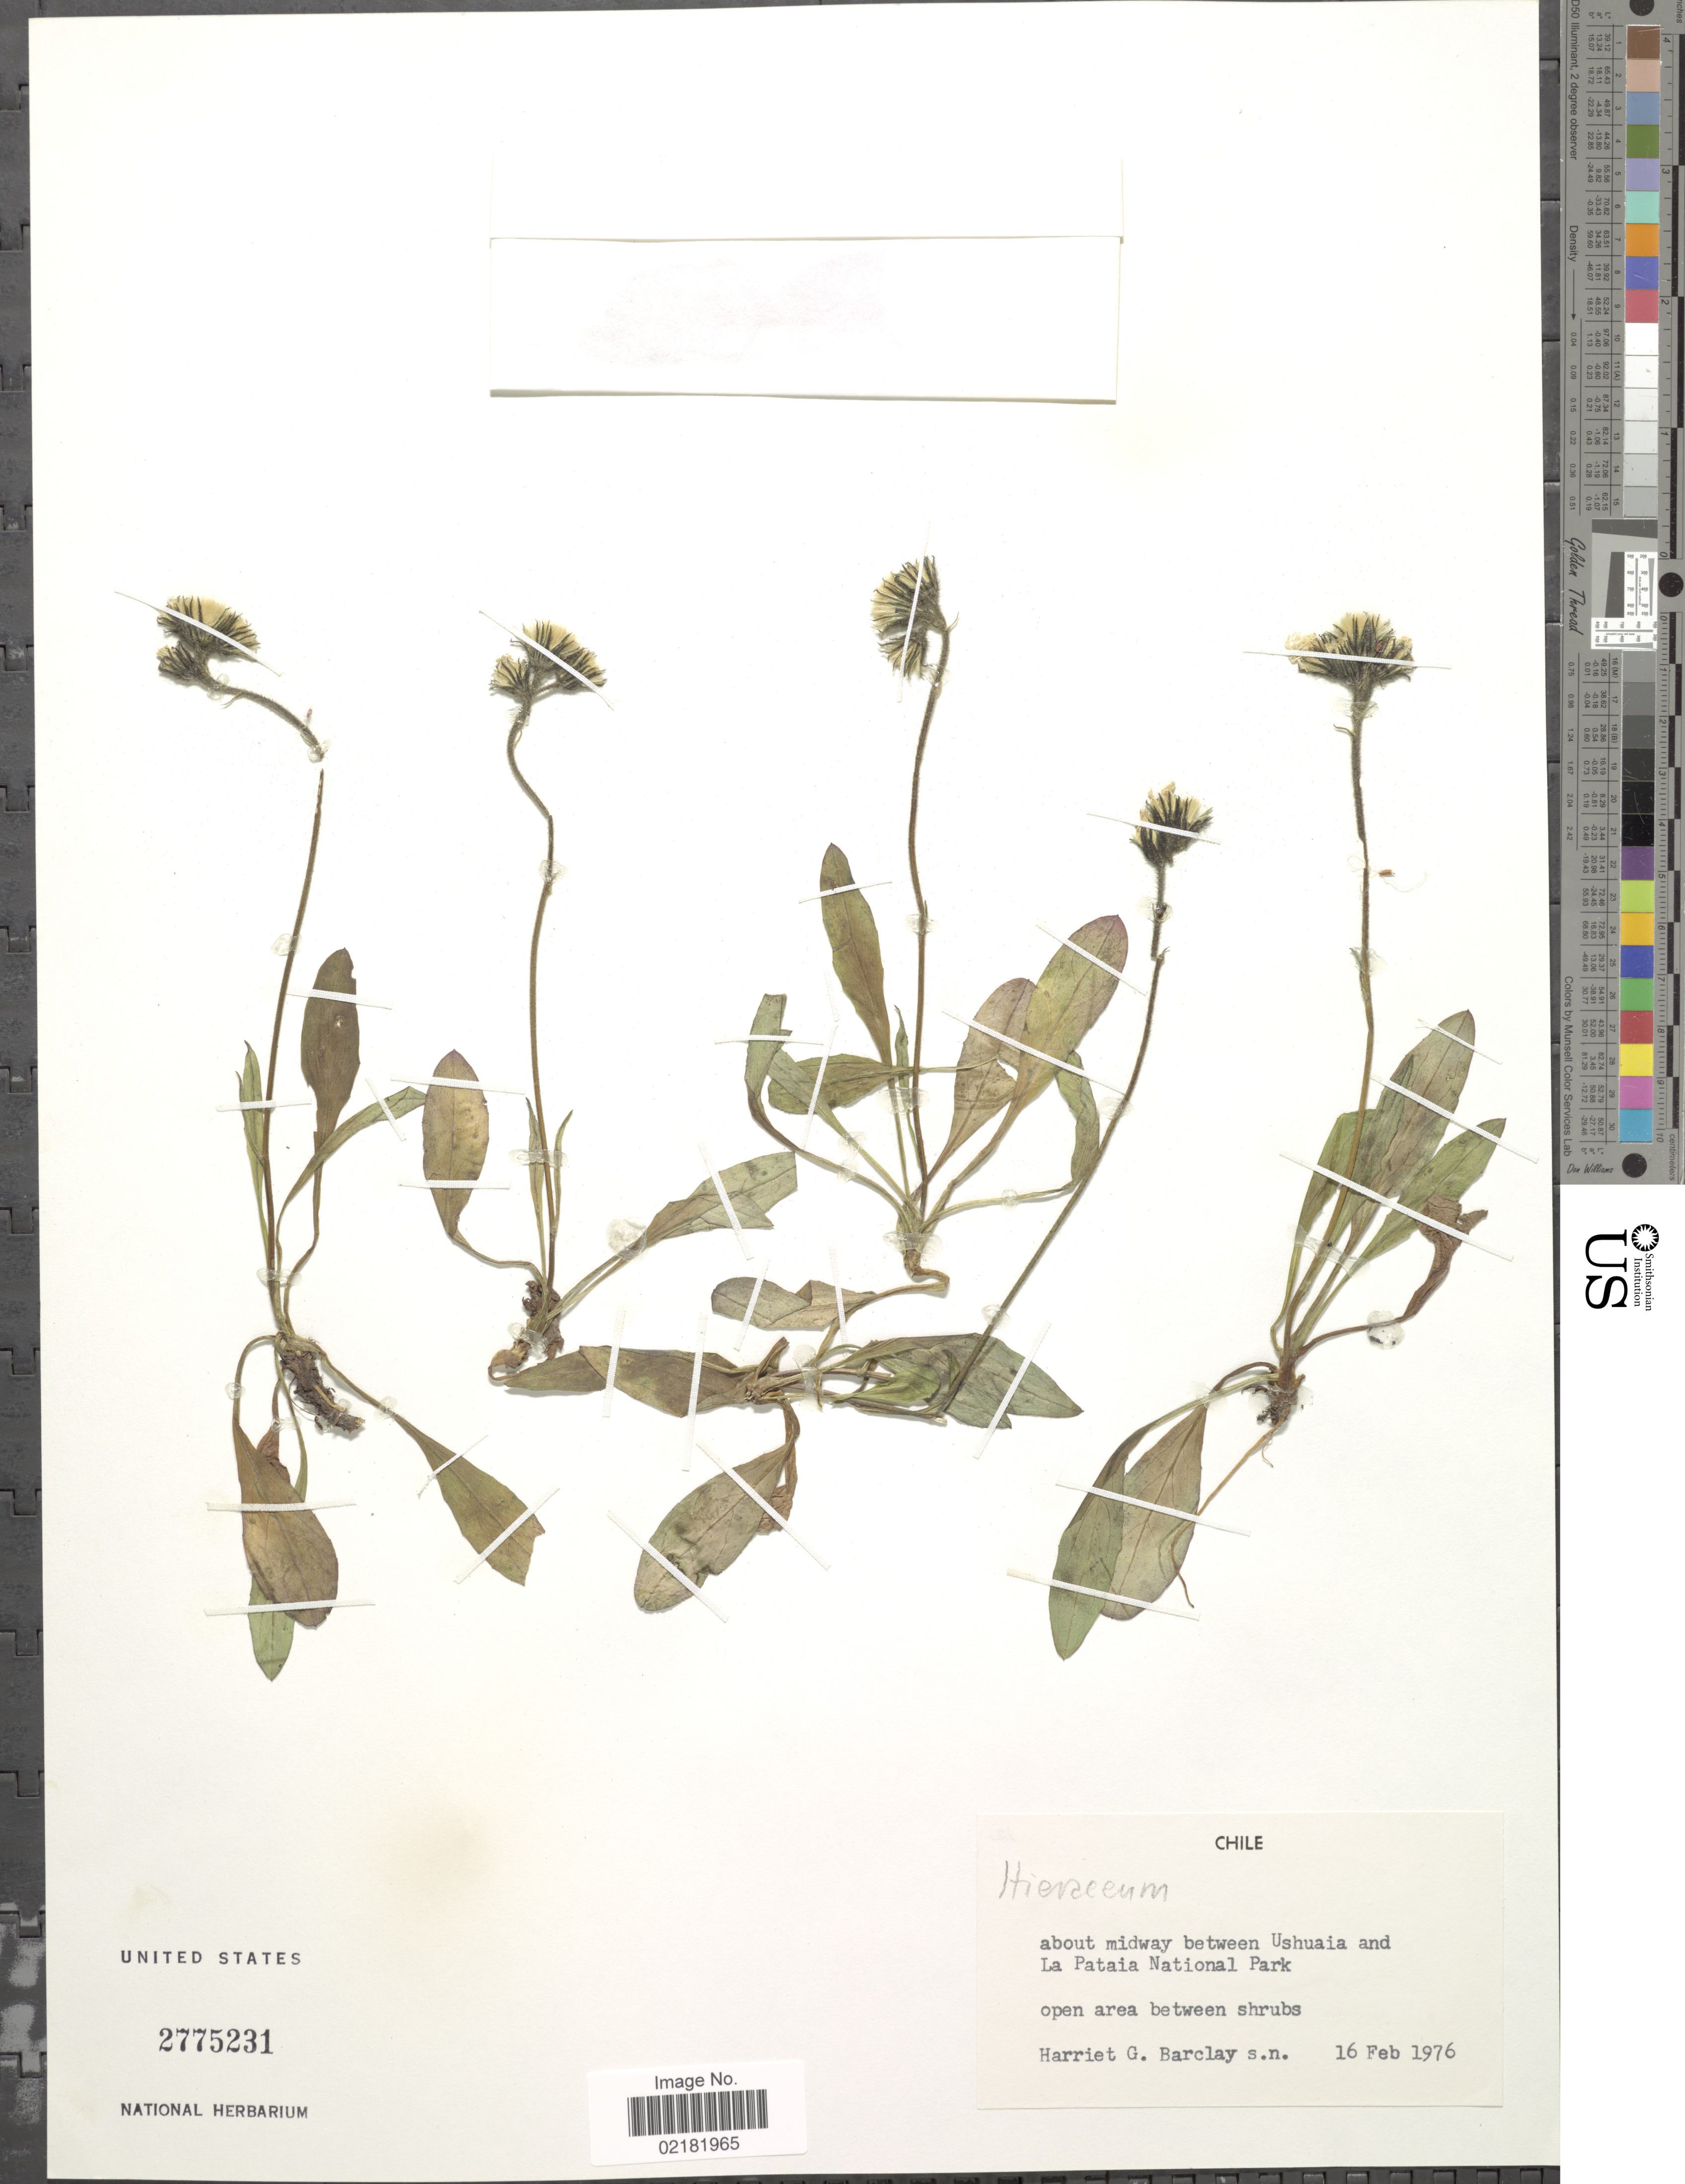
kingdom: Plantae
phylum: Tracheophyta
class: Magnoliopsida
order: Asterales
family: Asteraceae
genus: Hieracium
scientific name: Hieracium repandulare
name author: Druce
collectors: H. G. Barclay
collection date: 1976-02-16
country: Chile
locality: About midway between Ushuaia and La Pataia National Park, open area.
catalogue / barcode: US 2775231